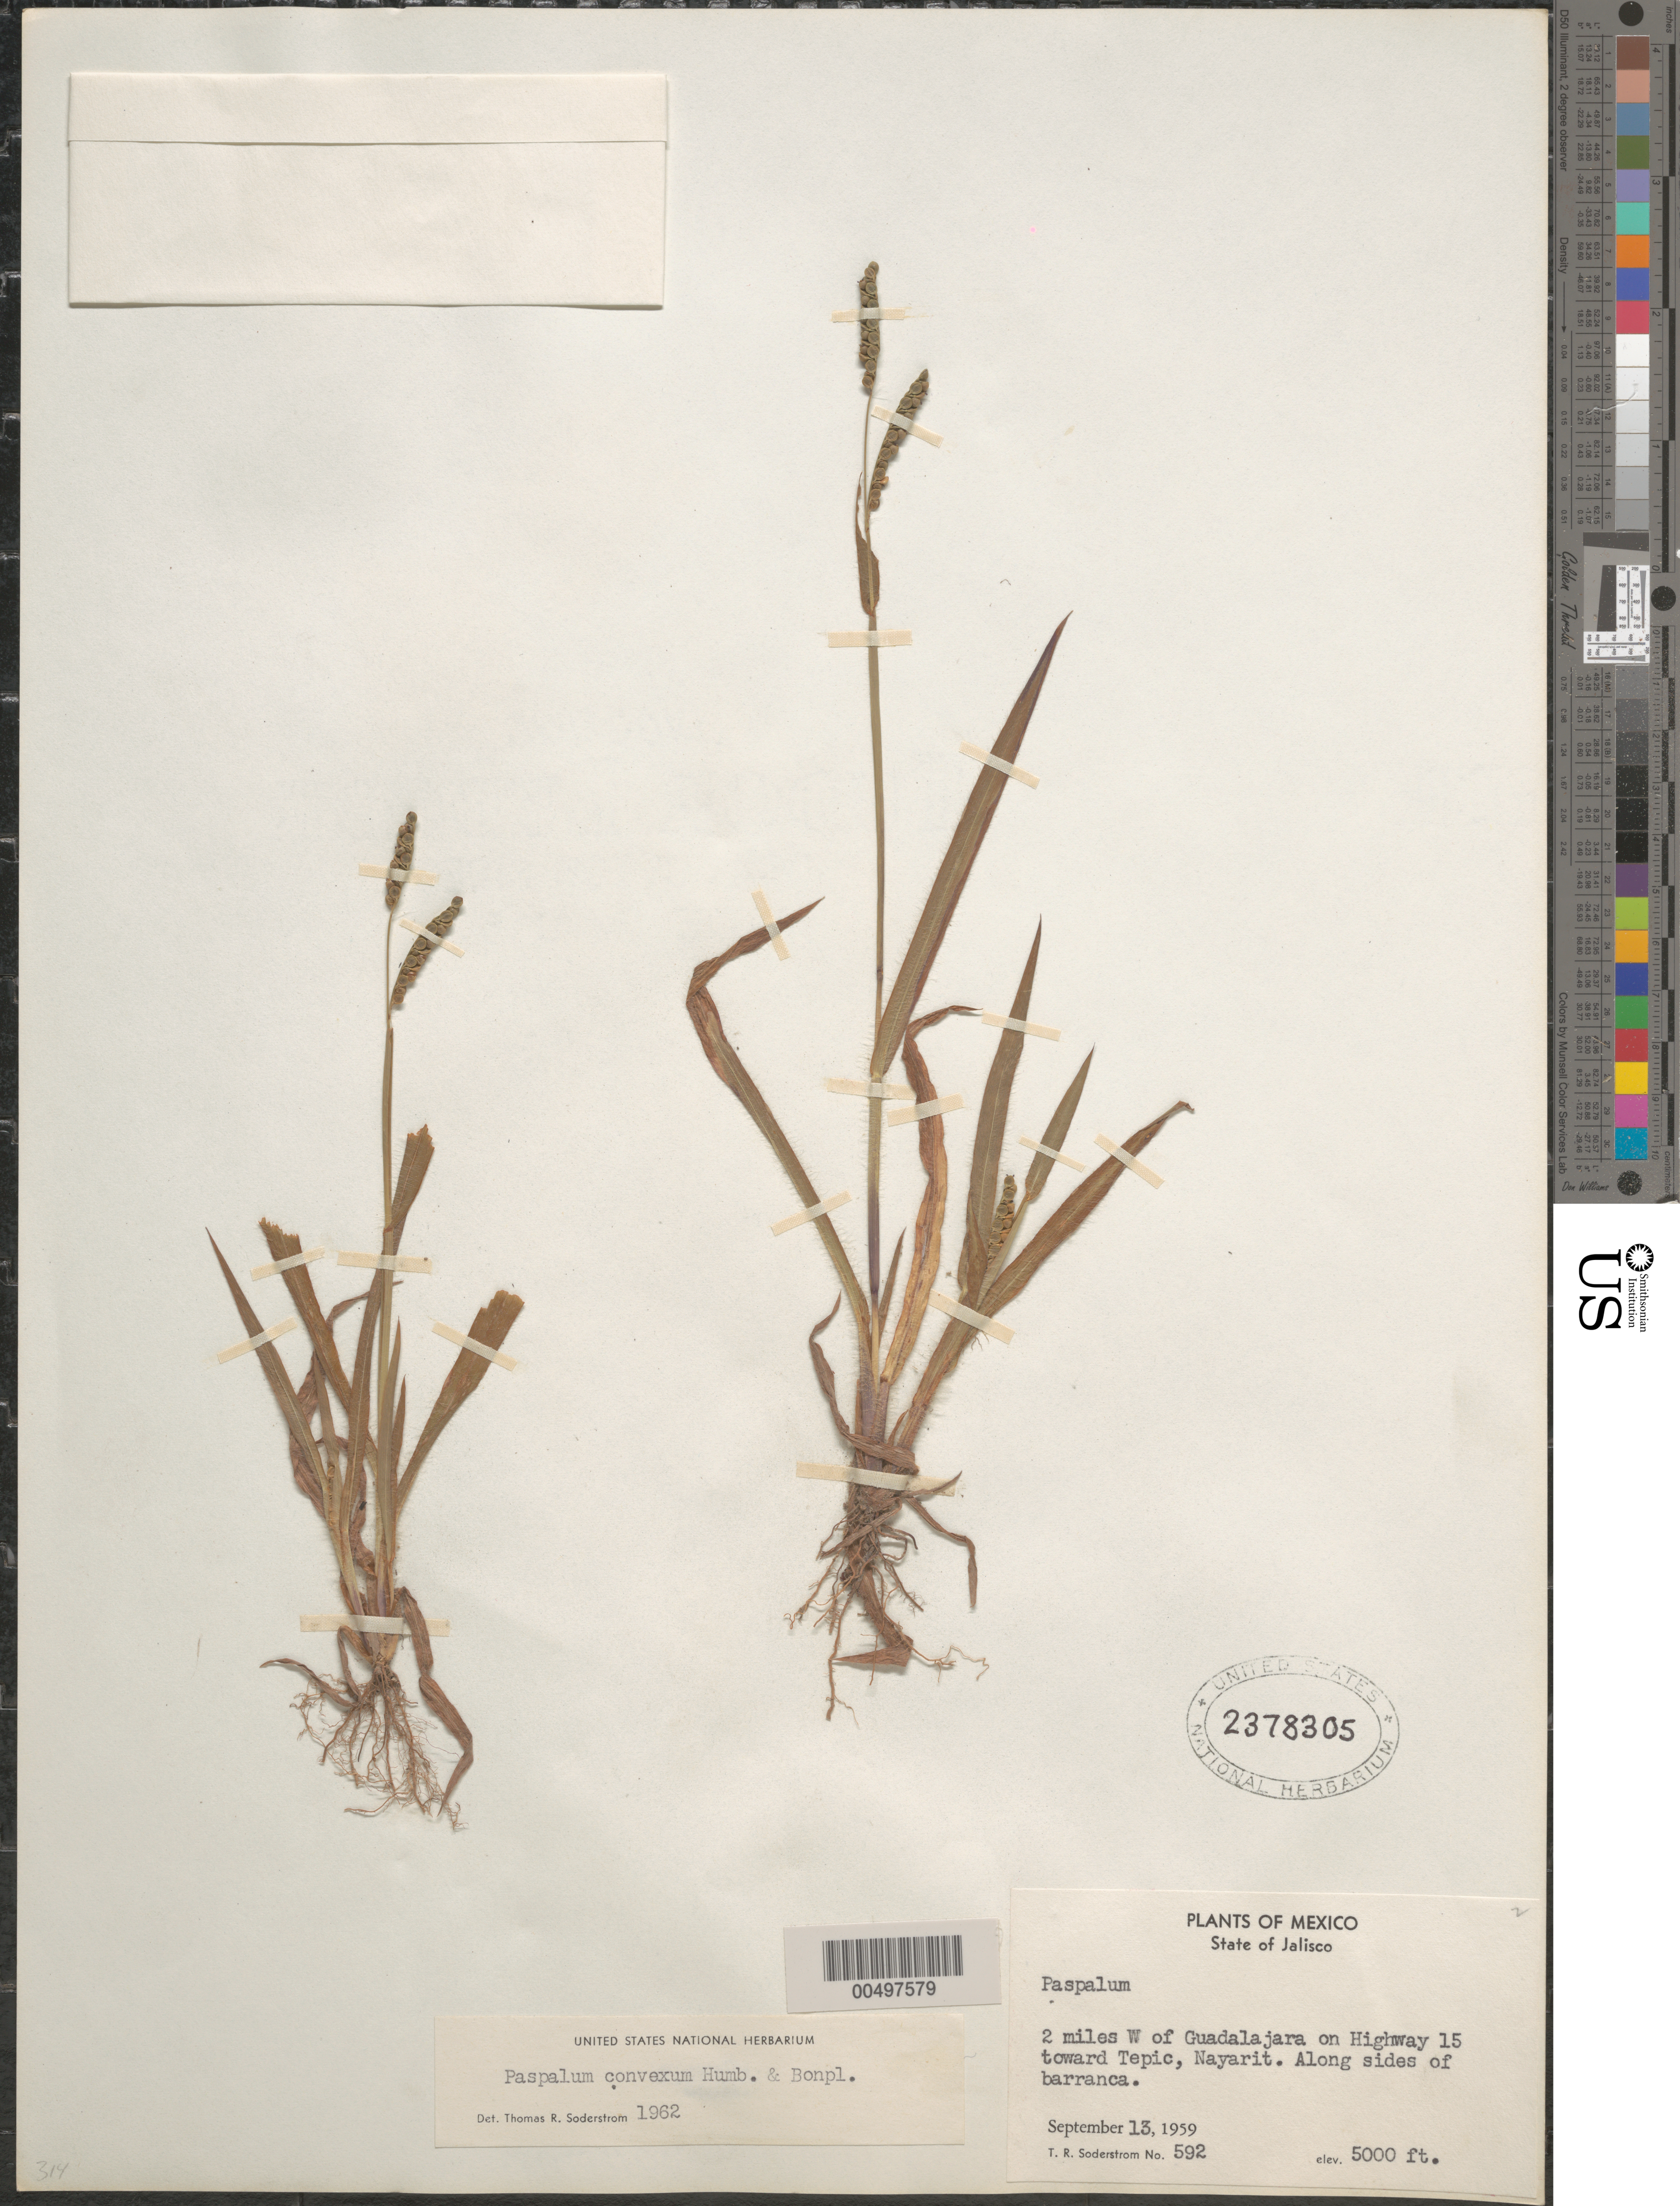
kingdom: Plantae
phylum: Tracheophyta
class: Liliopsida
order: Poales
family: Poaceae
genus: Paspalum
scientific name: Paspalum convexum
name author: Humb. & Bonpl. ex Flüggé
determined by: Soderstrom, T. R.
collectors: T. R. Soderstrom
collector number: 592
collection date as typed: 13 Sep 1959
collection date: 1959-09-13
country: Mexico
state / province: Jalisco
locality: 2 mi W of Guadalajara on Hwy 15 toward Tepic, Nayarit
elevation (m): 1524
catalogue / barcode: US 2378305